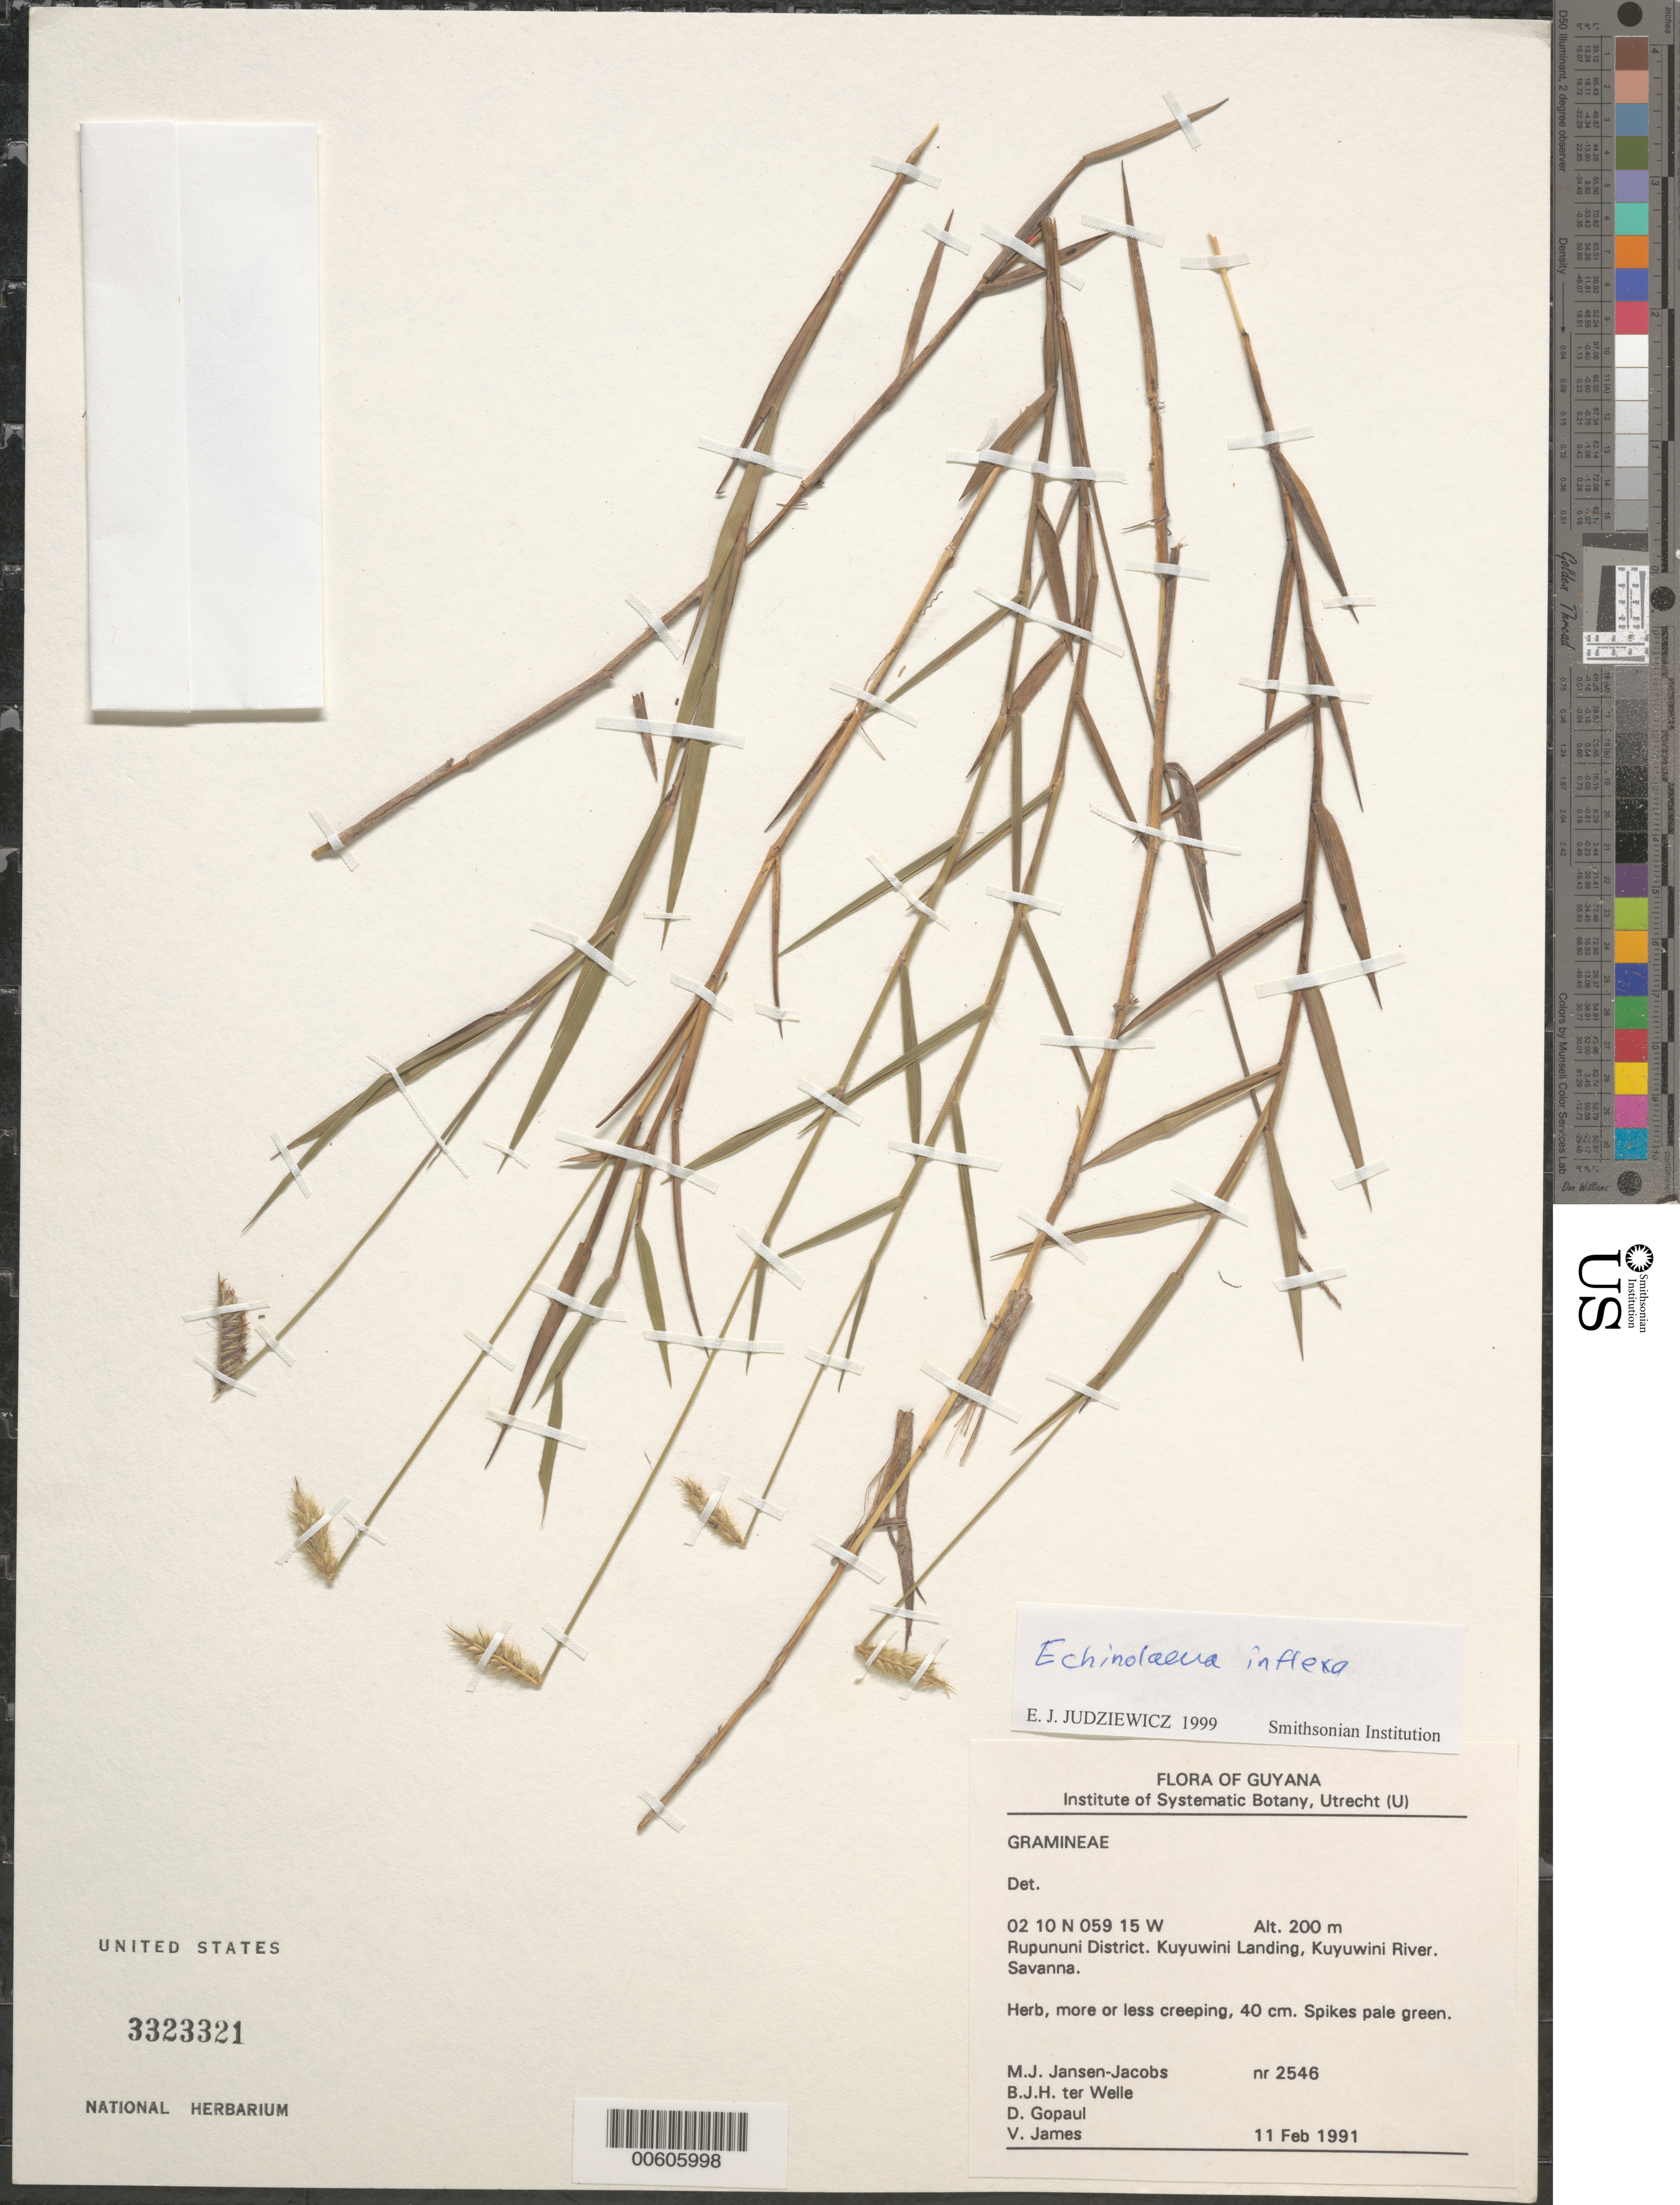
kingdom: Plantae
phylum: Tracheophyta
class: Liliopsida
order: Poales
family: Poaceae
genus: Echinolaena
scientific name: Echinolaena inflexa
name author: (Poir.) Chase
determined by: Judziewicz, E. J.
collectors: M. J. Jansen-Jacobs, B. Welle, D. Gopaul & V. James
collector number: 2546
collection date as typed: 11-Feb-91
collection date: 1991-02-11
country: Guyana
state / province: U. Takutu-U. Essequibo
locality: Kuyuwini Landing, Kuyuwini River, Rupununi District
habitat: Savanna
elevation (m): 200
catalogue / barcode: US 3323321